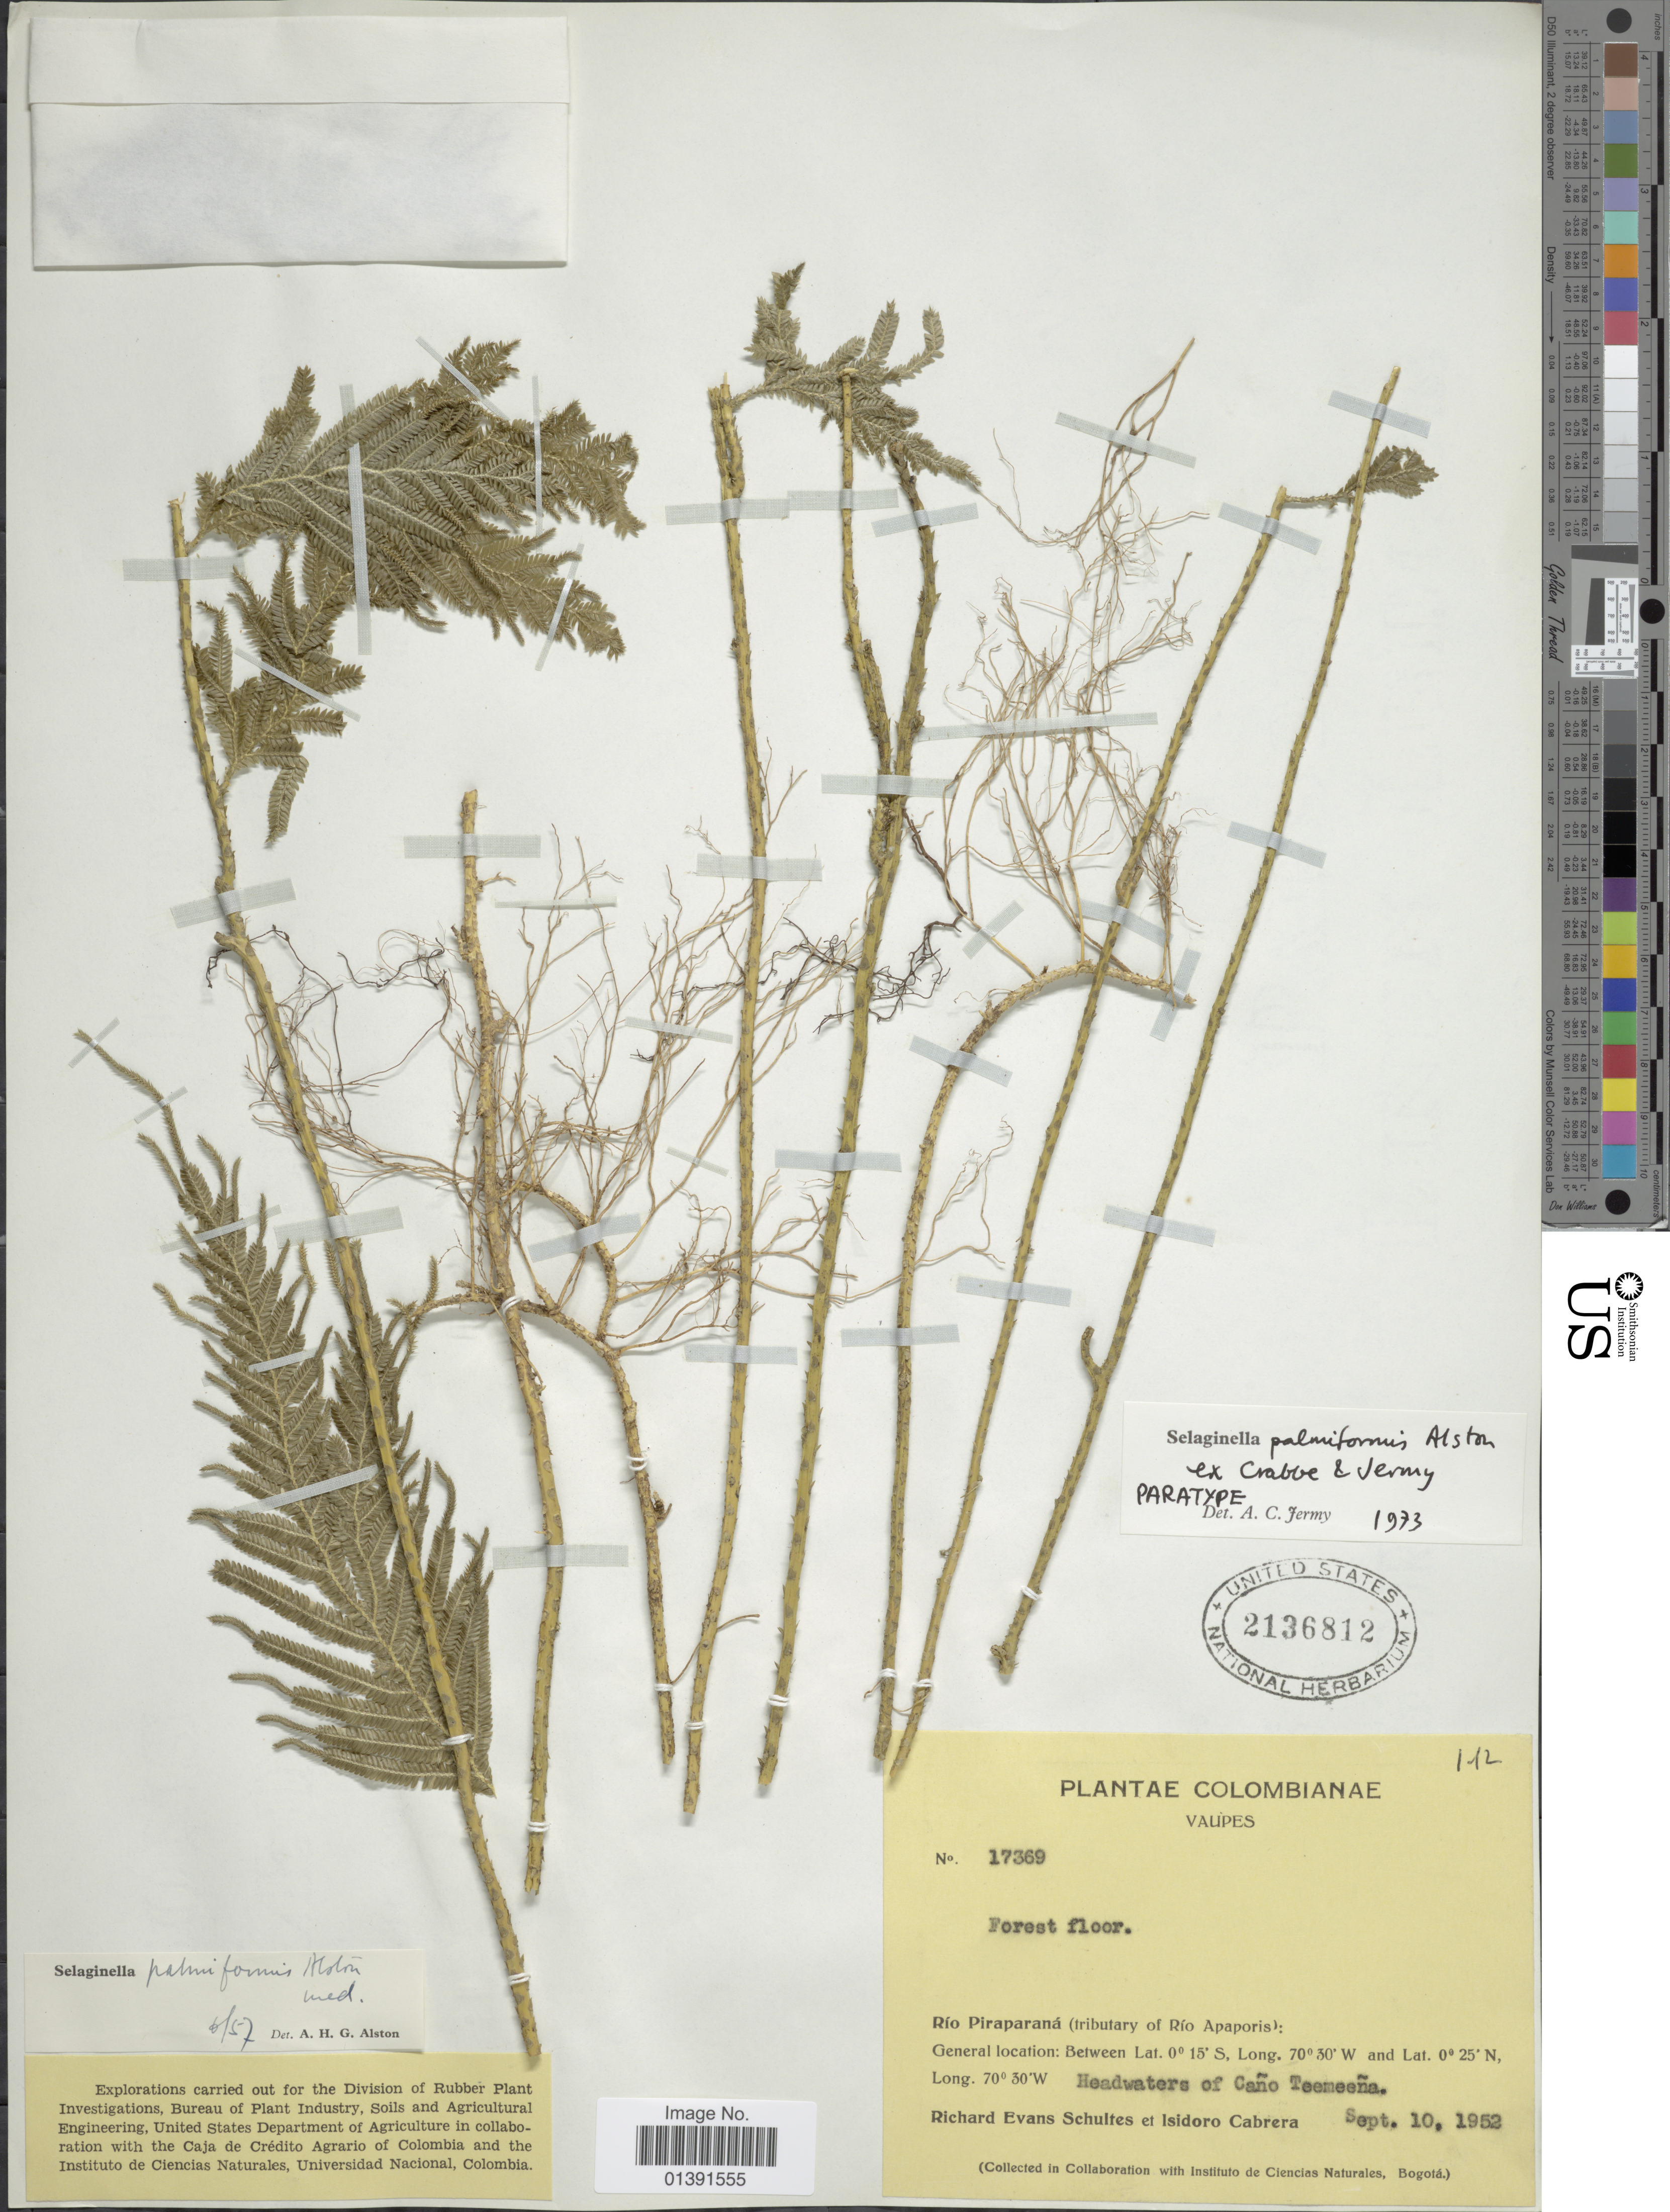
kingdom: Plantae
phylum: Tracheophyta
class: Lycopodiopsida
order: Selaginellales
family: Selaginellaceae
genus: Selaginella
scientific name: Selaginella palmiformis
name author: Alston ex Crabbe & Jermy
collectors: R. E. Schultes & I. Cabrera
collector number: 17369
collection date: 1952-09-10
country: Colombia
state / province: Vaupés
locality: Rio Piraparaná(triburaty of Rio Apaporis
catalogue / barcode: US 2136812